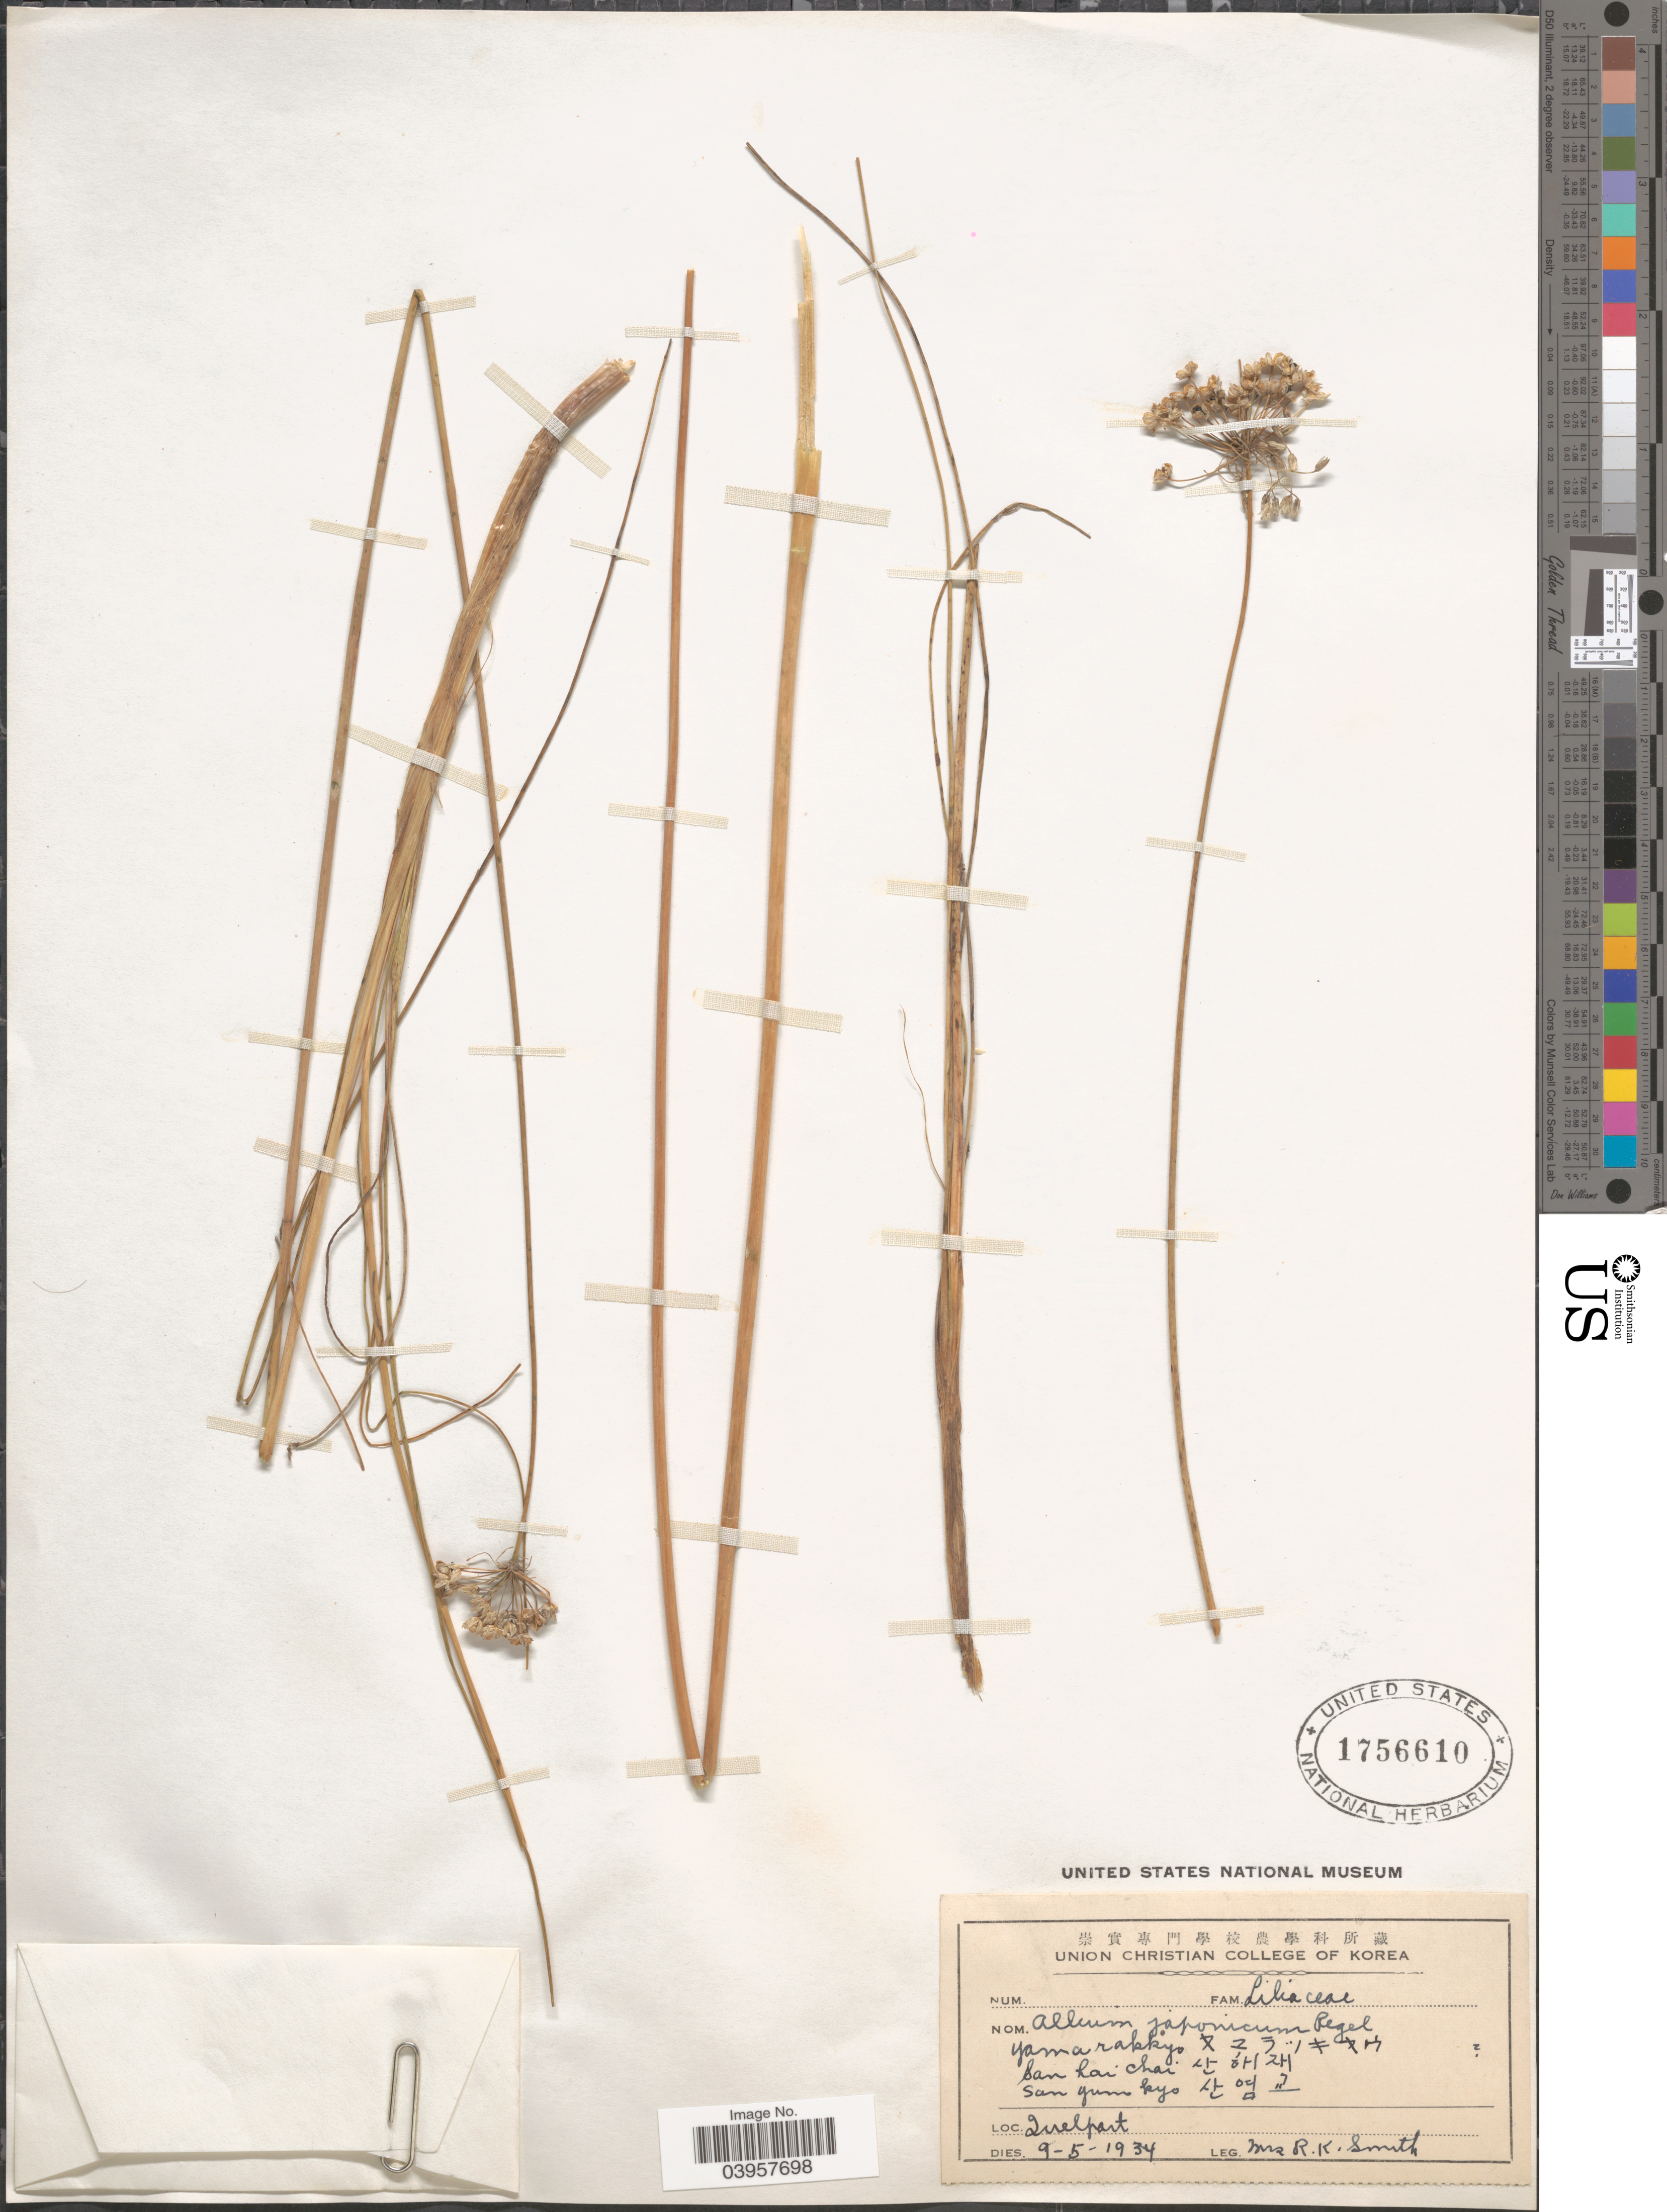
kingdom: Plantae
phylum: Tracheophyta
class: Liliopsida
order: Asparagales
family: Amaryllidaceae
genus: Allium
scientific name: Allium japonicum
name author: Steud.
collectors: Mrs. R. K. Smith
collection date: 1934-05-09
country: South Korea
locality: Quelpart.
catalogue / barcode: US 1756610